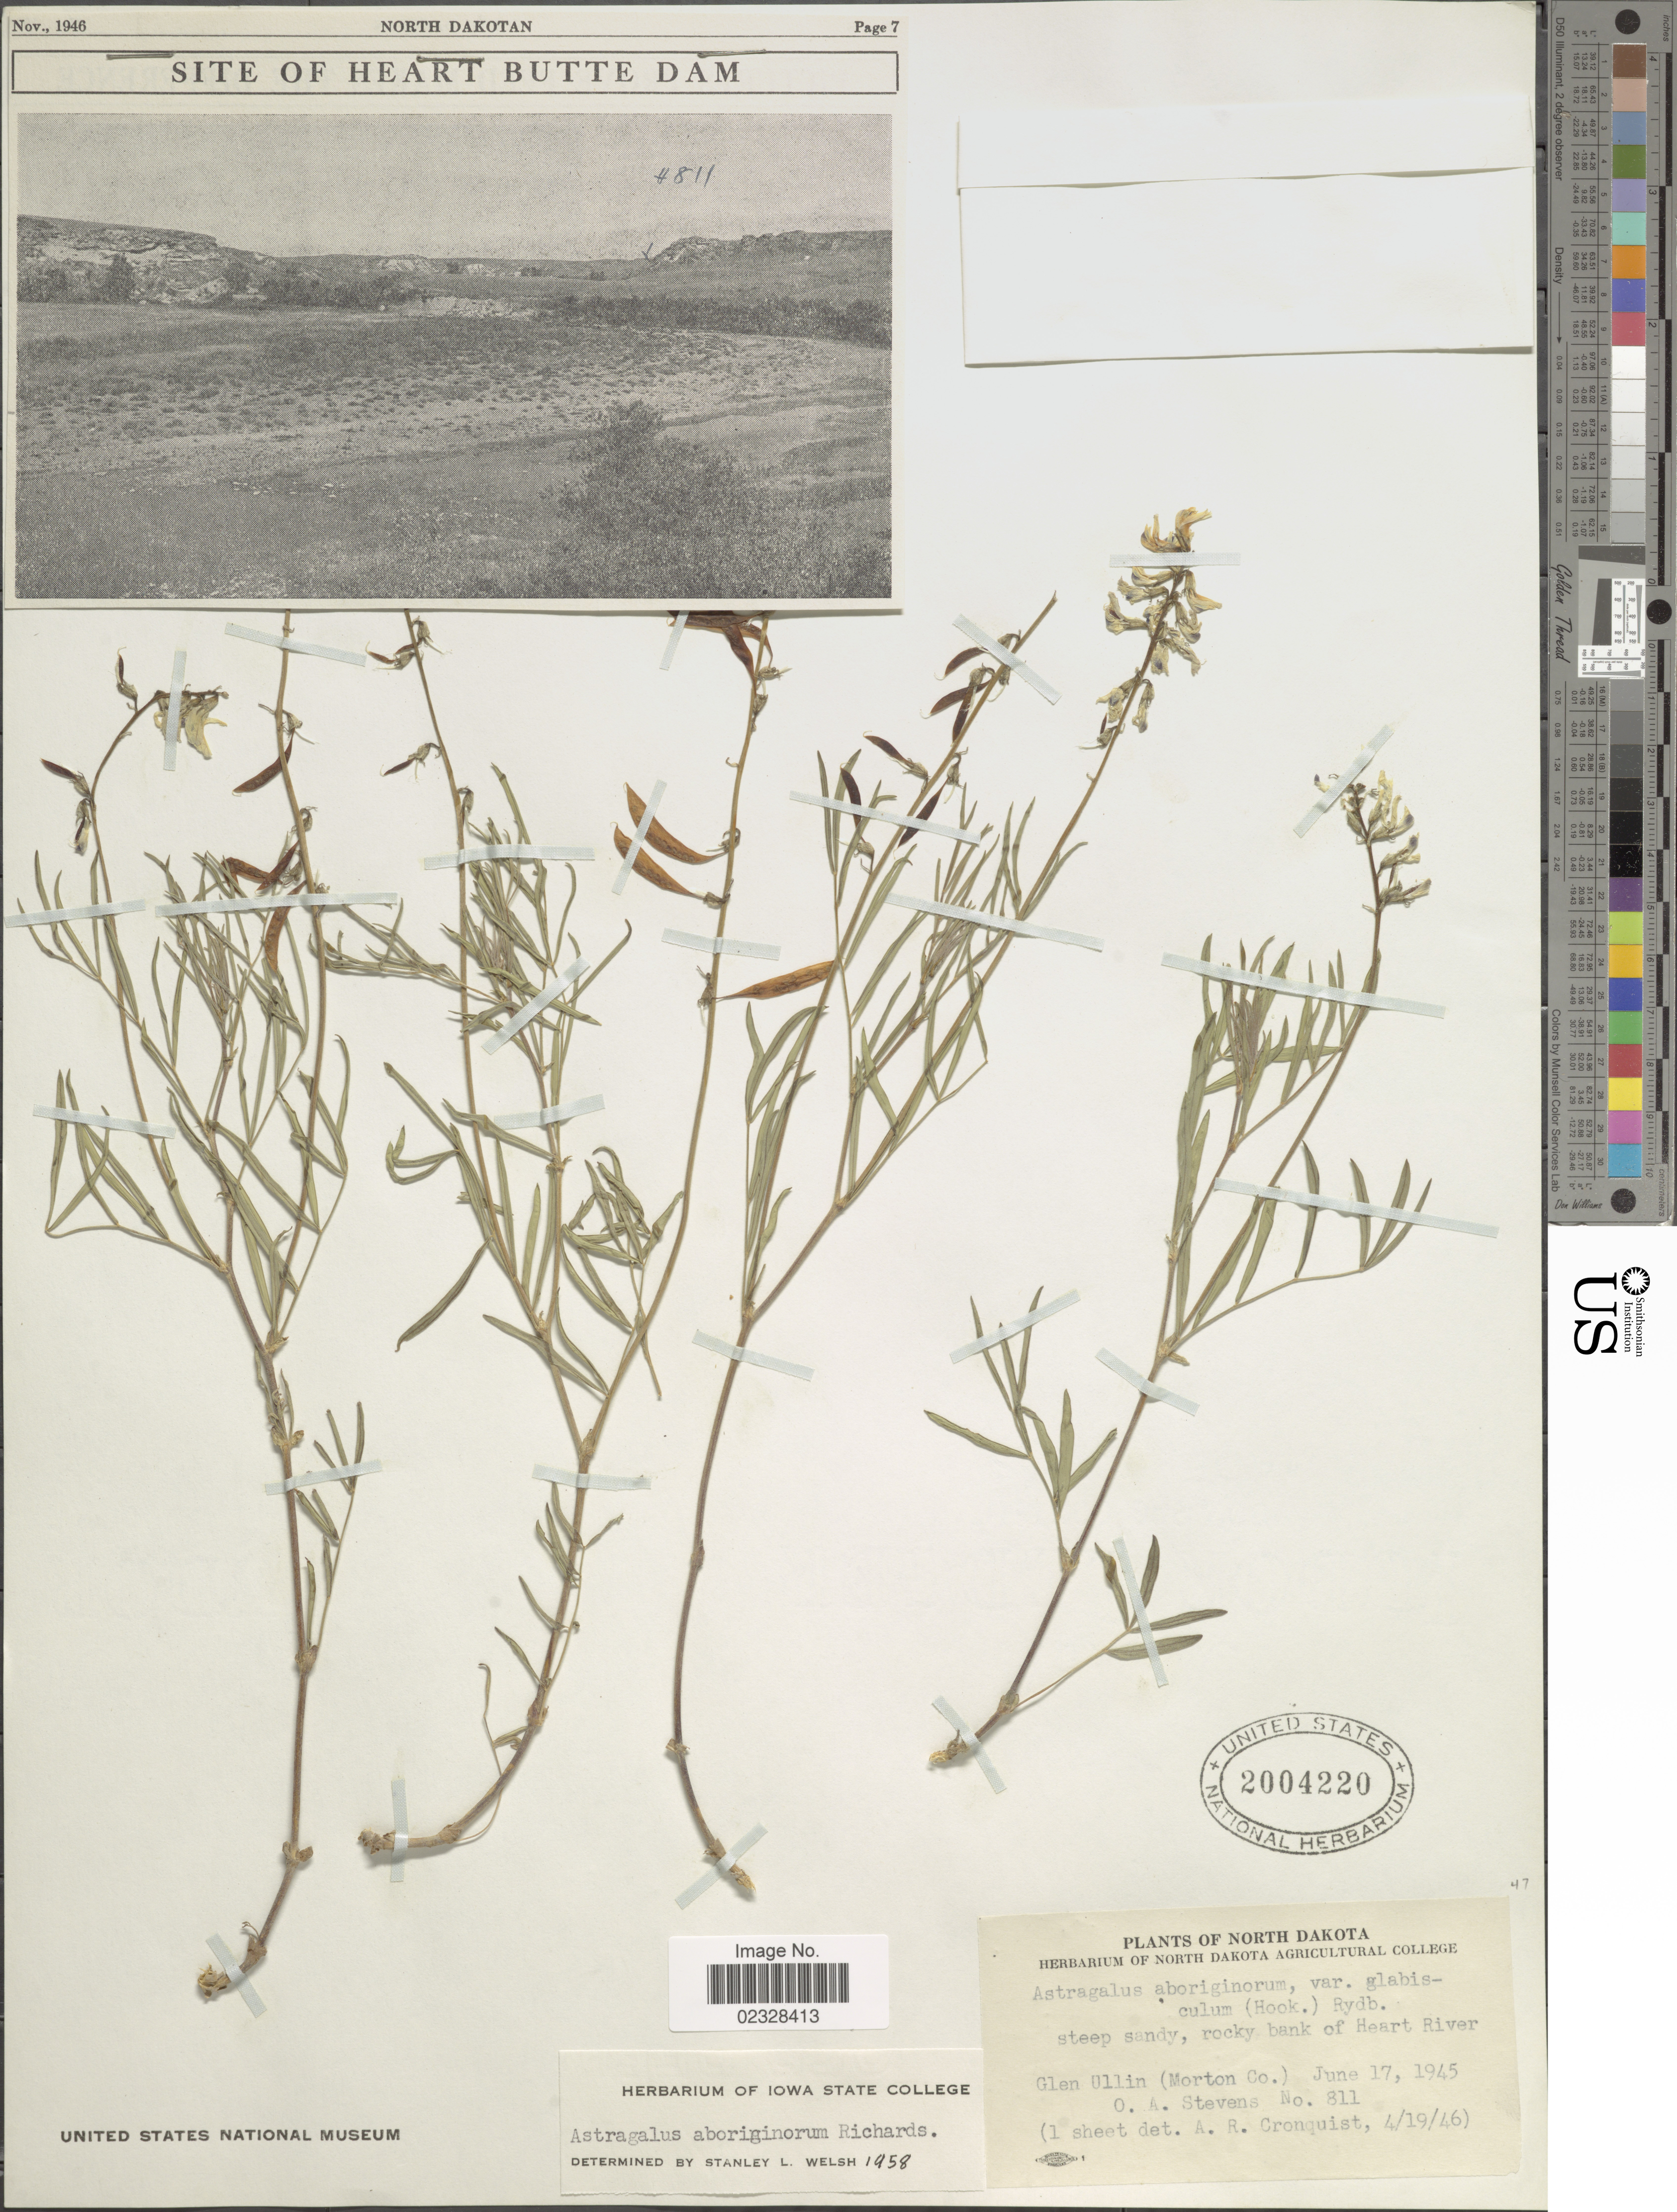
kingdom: Plantae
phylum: Tracheophyta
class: Magnoliopsida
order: Fabales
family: Fabaceae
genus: Astragalus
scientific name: Astragalus aboriginum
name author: Richardson ex Spreng.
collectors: O. A. Stevens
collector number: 811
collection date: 1945-06-17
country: United States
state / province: North Dakota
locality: Steep, sandy, rocky bank of Heart River, Glen Ullin (Morton Co.).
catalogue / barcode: US 2004220